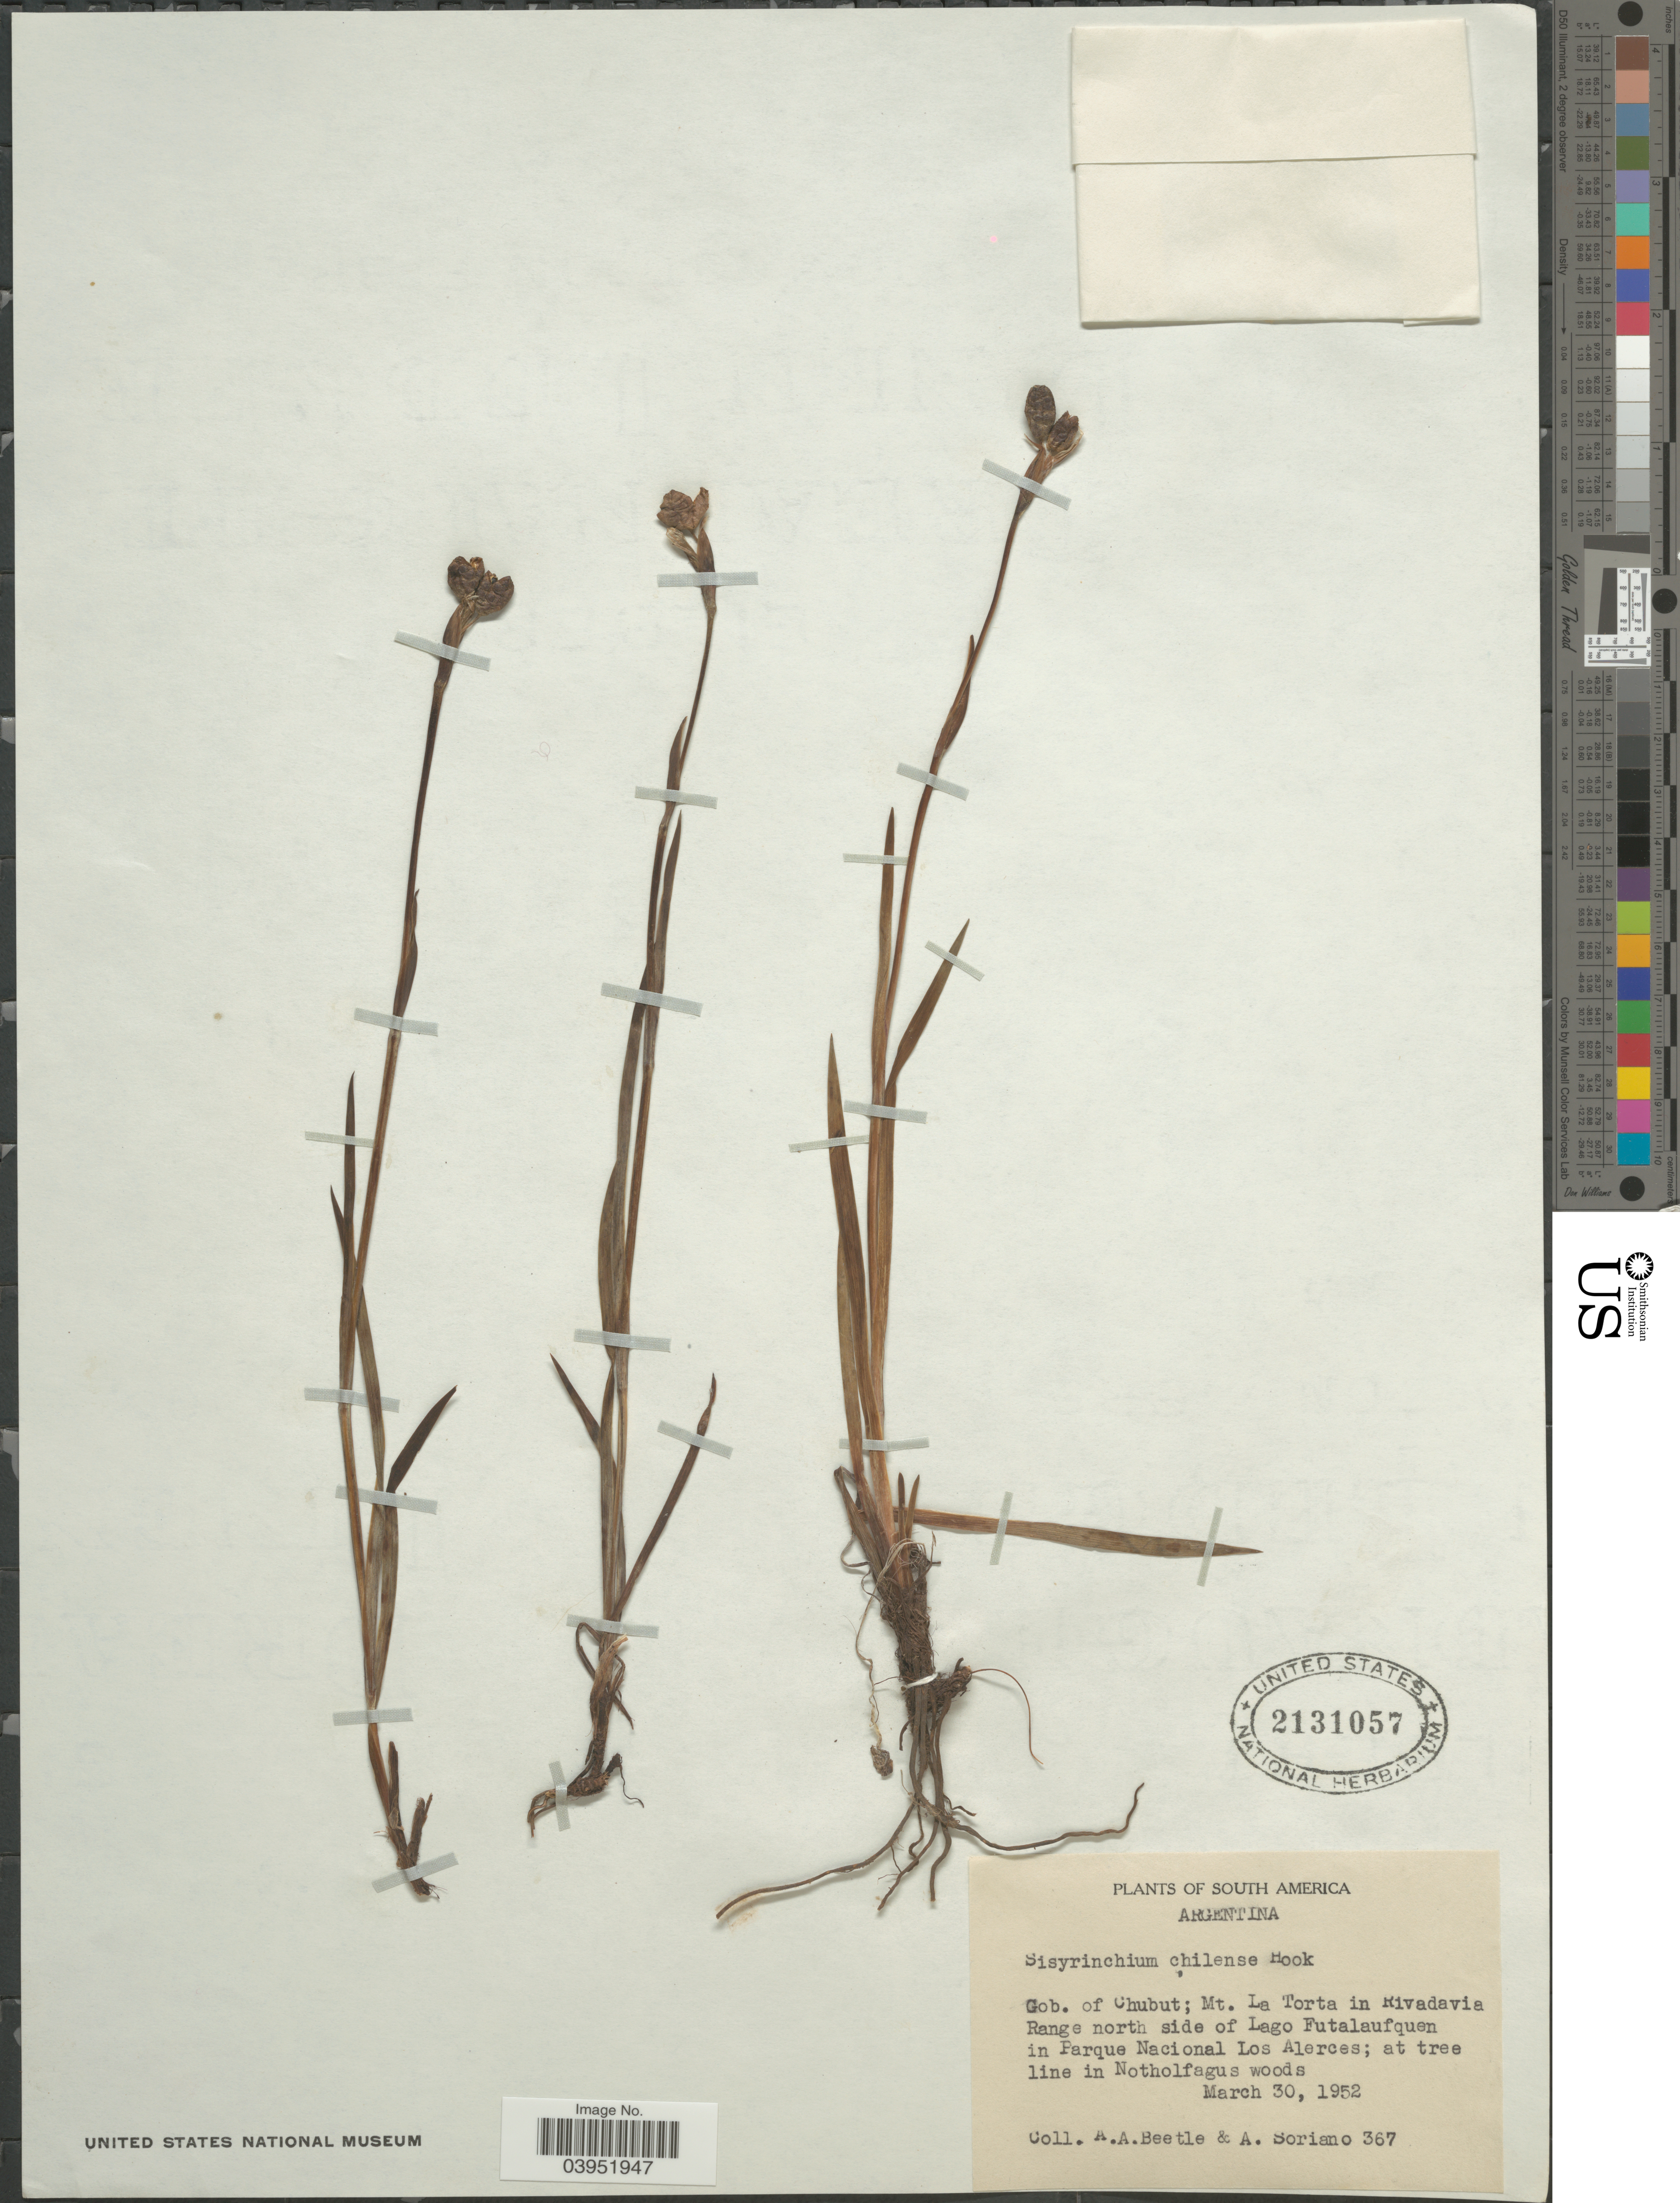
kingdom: Plantae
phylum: Tracheophyta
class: Liliopsida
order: Asparagales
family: Iridaceae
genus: Sisyrinchium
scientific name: Sisyrinchium chilense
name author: Hook.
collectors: A. A. Beetle & A. Soriano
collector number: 367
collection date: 1952-03-30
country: Argentina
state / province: Chubut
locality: Gob. of Chubut; Mt. La Torta in Rivadavia Range north side of Lago Futalaufquen in Parque Nacional Los Alerces; at tree line in Notholfagus woods.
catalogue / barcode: US 2131057